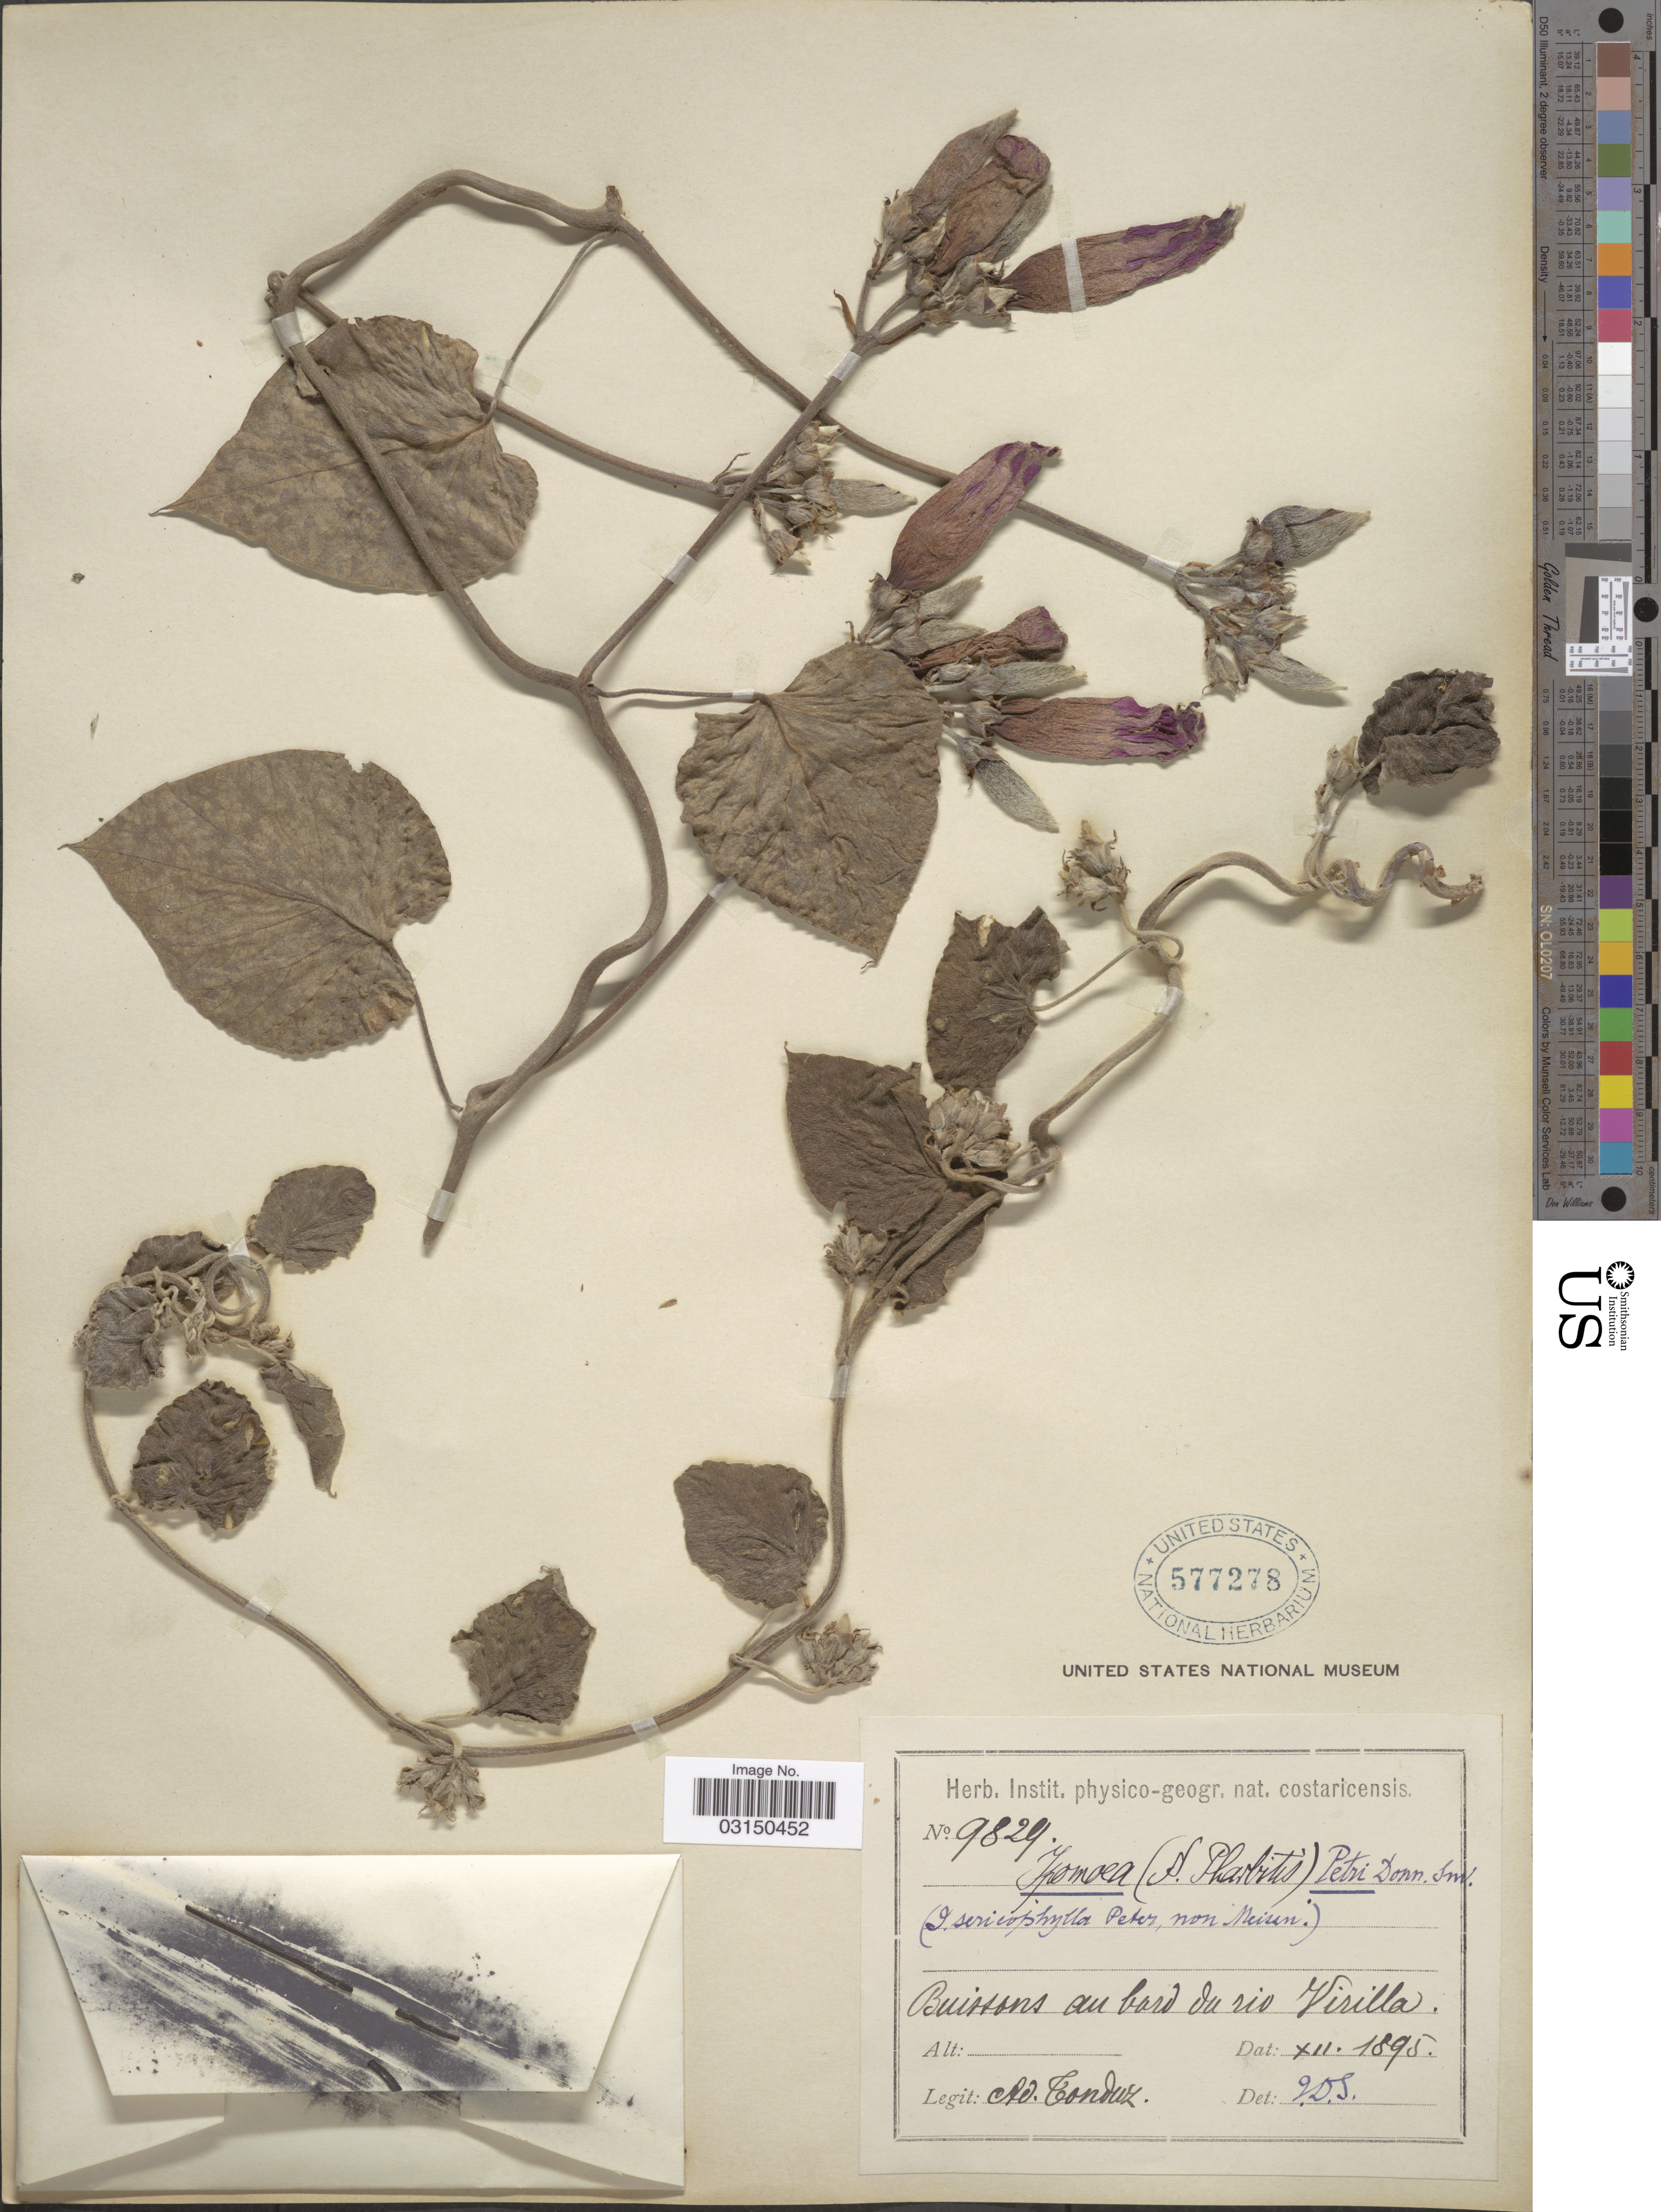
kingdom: Plantae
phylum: Tracheophyta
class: Magnoliopsida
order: Solanales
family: Convolvulaceae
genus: Ipomoea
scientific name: Ipomoea leucotricha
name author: Donn. Sm.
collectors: A. Tonduz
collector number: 9829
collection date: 1895-12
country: Costa Rica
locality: Buissons au bord du rio Virilla.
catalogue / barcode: US 577278